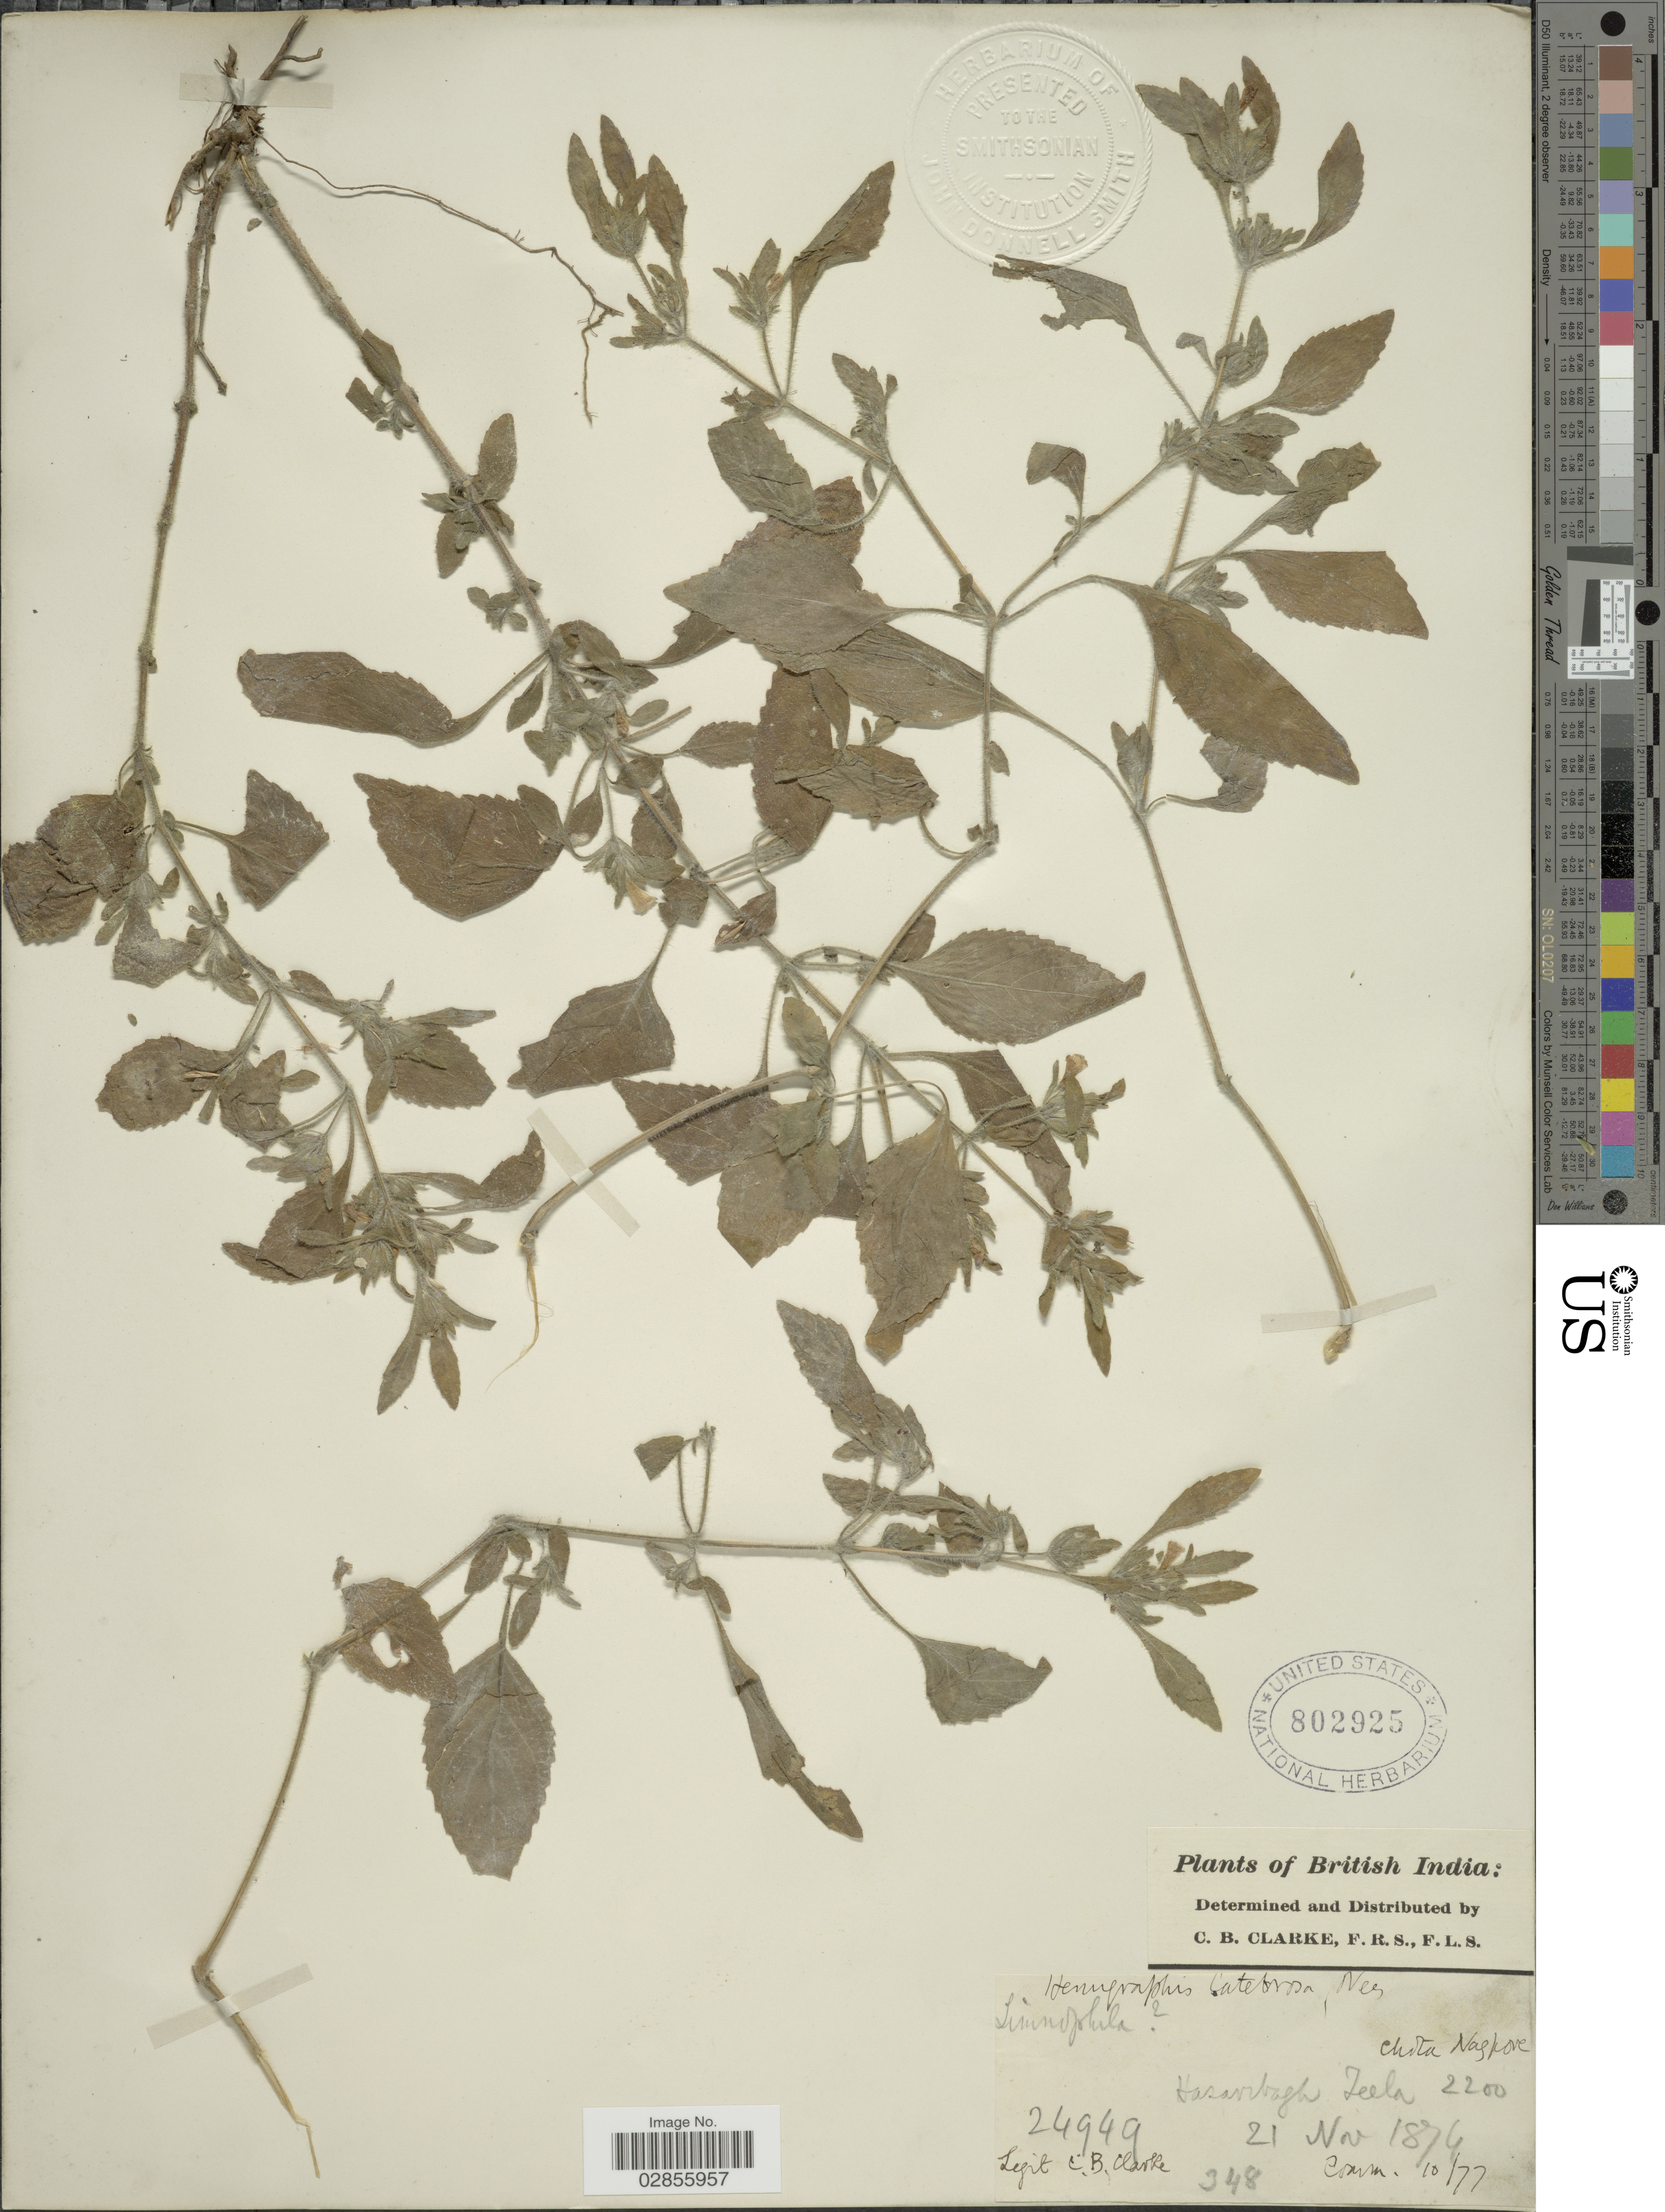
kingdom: Plantae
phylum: Tracheophyta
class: Magnoliopsida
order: Lamiales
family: Acanthaceae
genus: Hemigraphis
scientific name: Hemigraphis latebrosa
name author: (A. Roth) Nees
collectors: C. B. Clarke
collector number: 24949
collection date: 1874-11-21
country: India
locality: British India. Chota Nagpore. Hazaribagh Jeela.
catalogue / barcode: US 802925